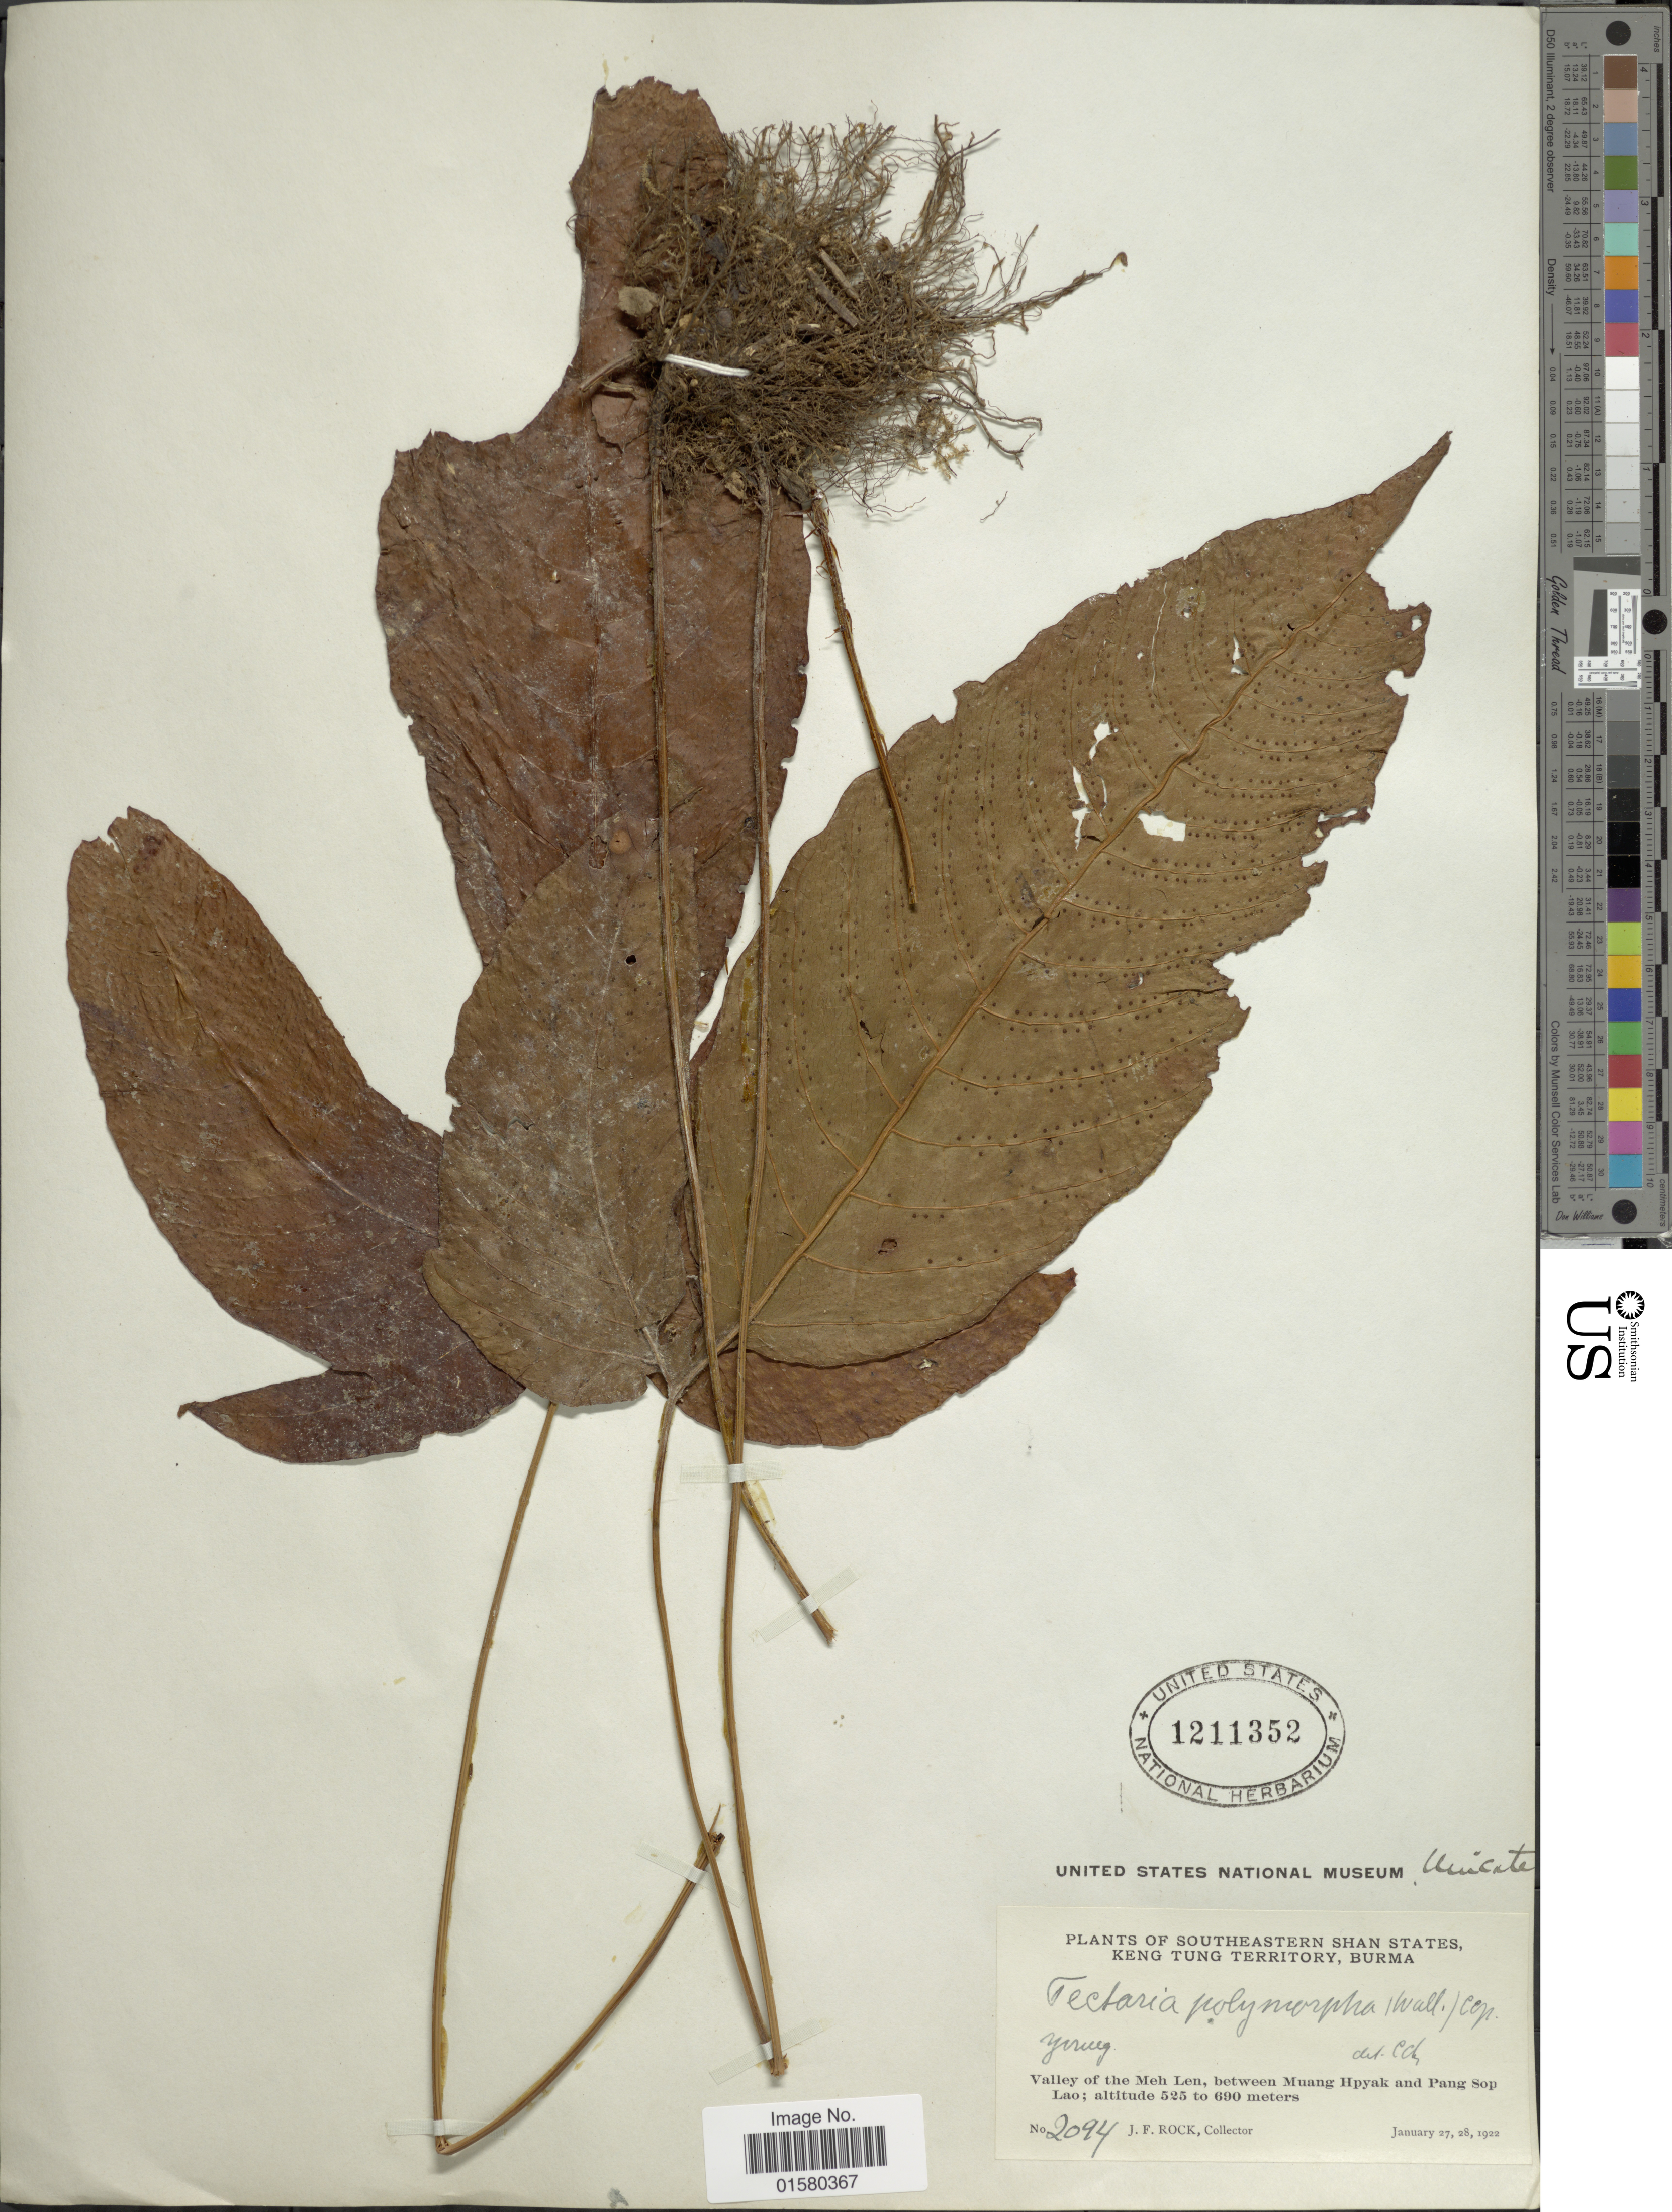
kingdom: Plantae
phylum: Tracheophyta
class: Polypodiopsida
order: Polypodiales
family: Tectariaceae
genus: Tectaria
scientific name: Tectaria polymorpha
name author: (Wall. ex Hook.) Copel.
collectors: J. Rock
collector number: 2094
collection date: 1922-01-27/1922-01-28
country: Myanmar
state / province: Shan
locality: Southeastern Shan States, Keng Tung Territory, Burma, Valley of the Meh Len, between Muang Hpyak and Pang Sop Lao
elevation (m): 525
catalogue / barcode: US 1211352